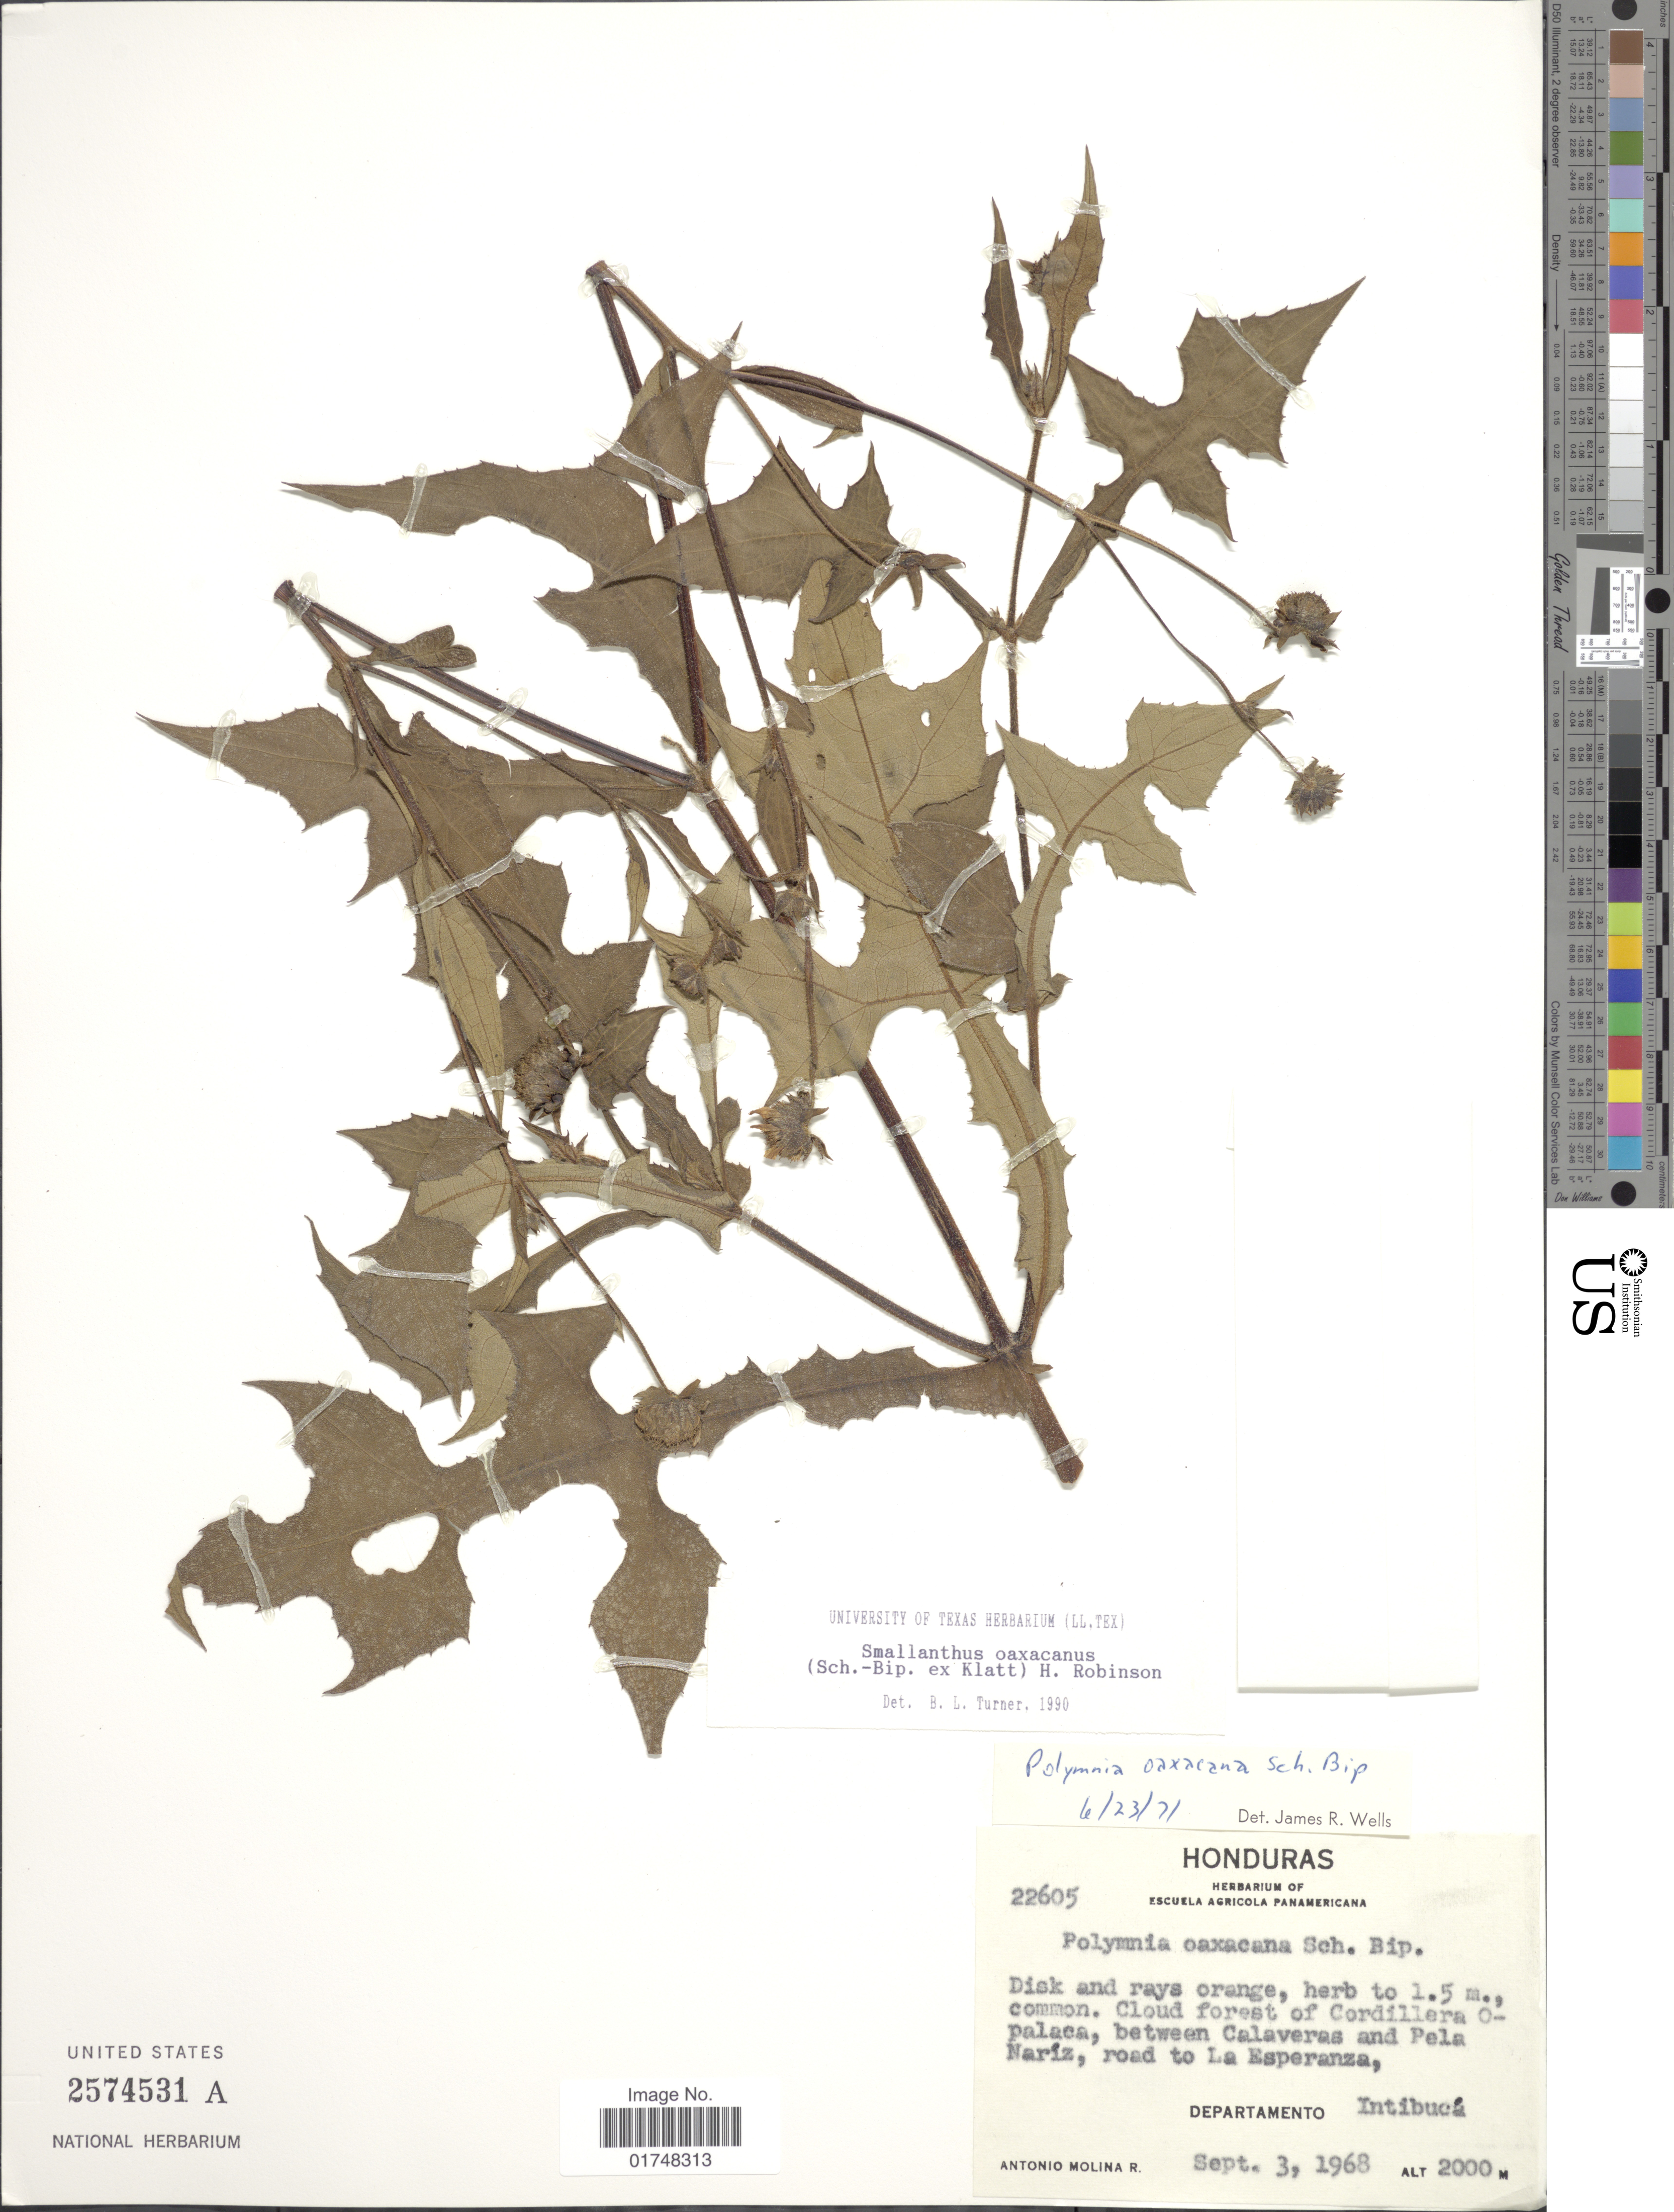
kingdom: Plantae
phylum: Tracheophyta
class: Magnoliopsida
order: Asterales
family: Asteraceae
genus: Smallanthus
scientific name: Smallanthus oaxacanus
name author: (Sch. Bip. ex Klatt) H. Rob.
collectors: A. Molina R.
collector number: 22605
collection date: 1968-09-03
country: Honduras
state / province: Intibuca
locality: Cloud forest of Cordillera Opalaca, between Calaveras and Pela Nariz, road to La Esperanza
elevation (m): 2000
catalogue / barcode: US 2574531A